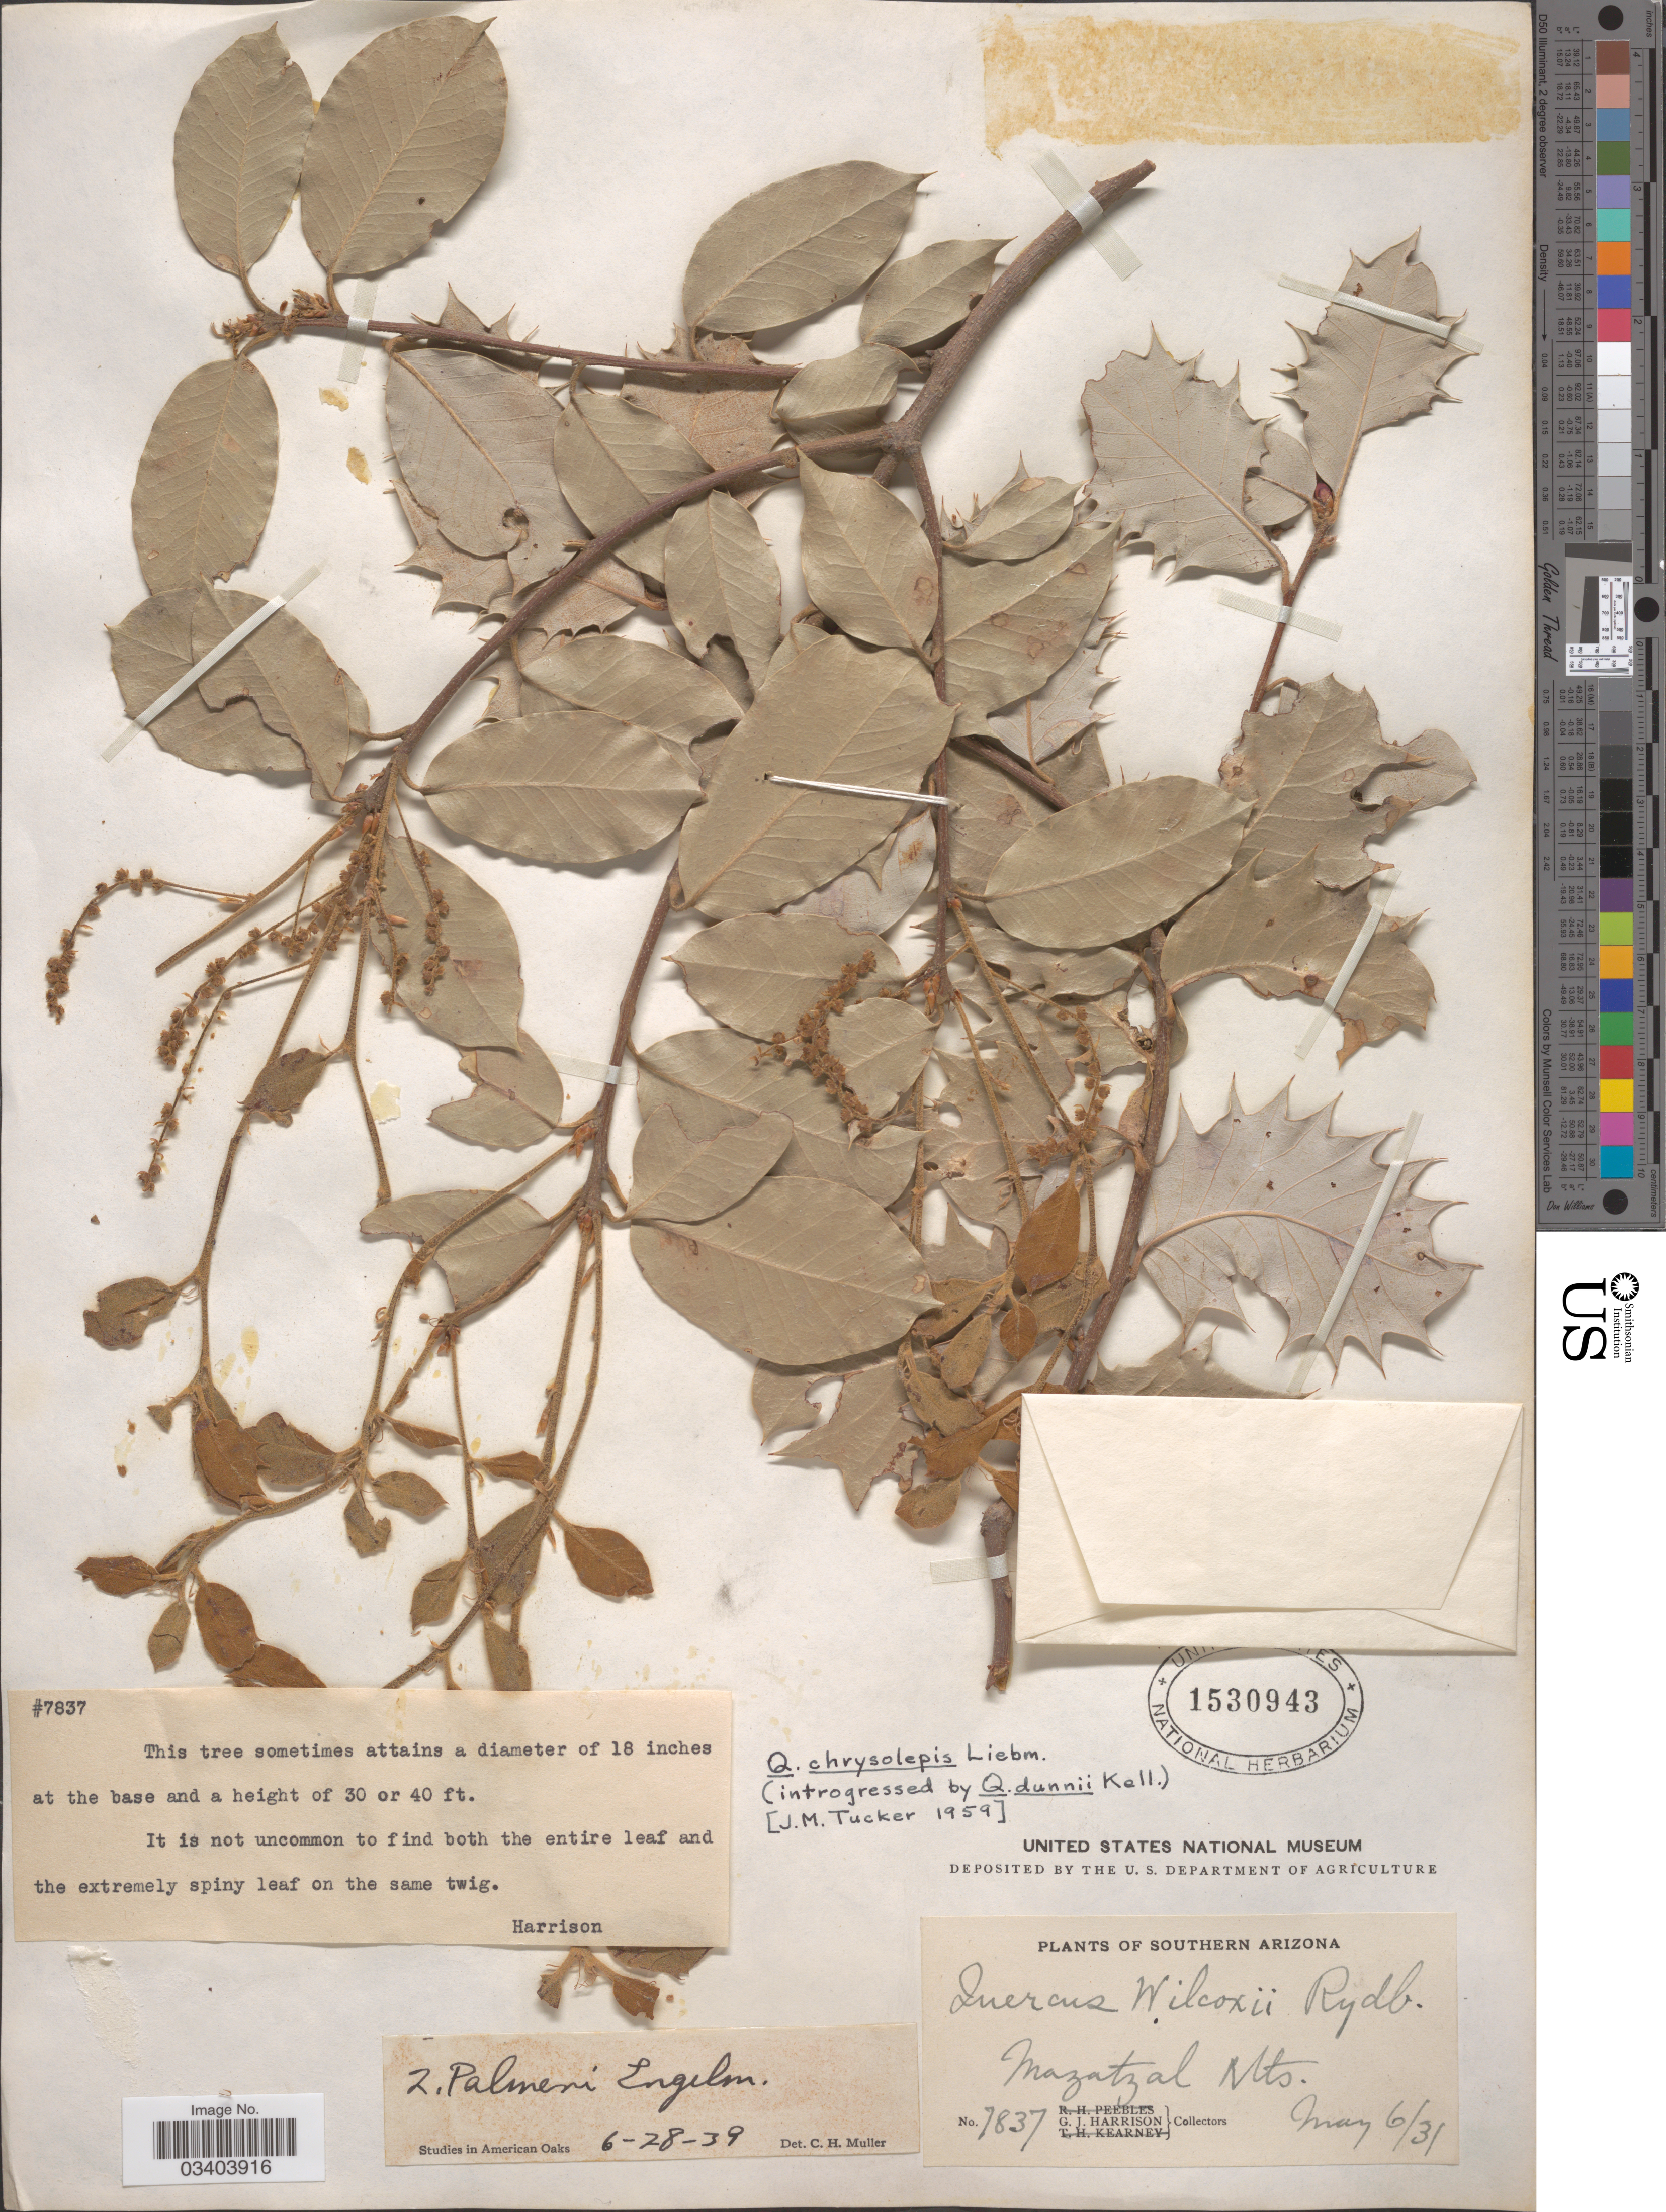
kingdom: Plantae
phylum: Tracheophyta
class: Magnoliopsida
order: Fagales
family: Fagaceae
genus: Quercus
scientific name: Quercus chrysolepis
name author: Liebm.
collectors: G. J. Harrison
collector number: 7837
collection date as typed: Transcribed d/m/y: 6/5/31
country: United States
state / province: Arizona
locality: Southern Arizona. Mazatzal Mts.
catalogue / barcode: US 1530943